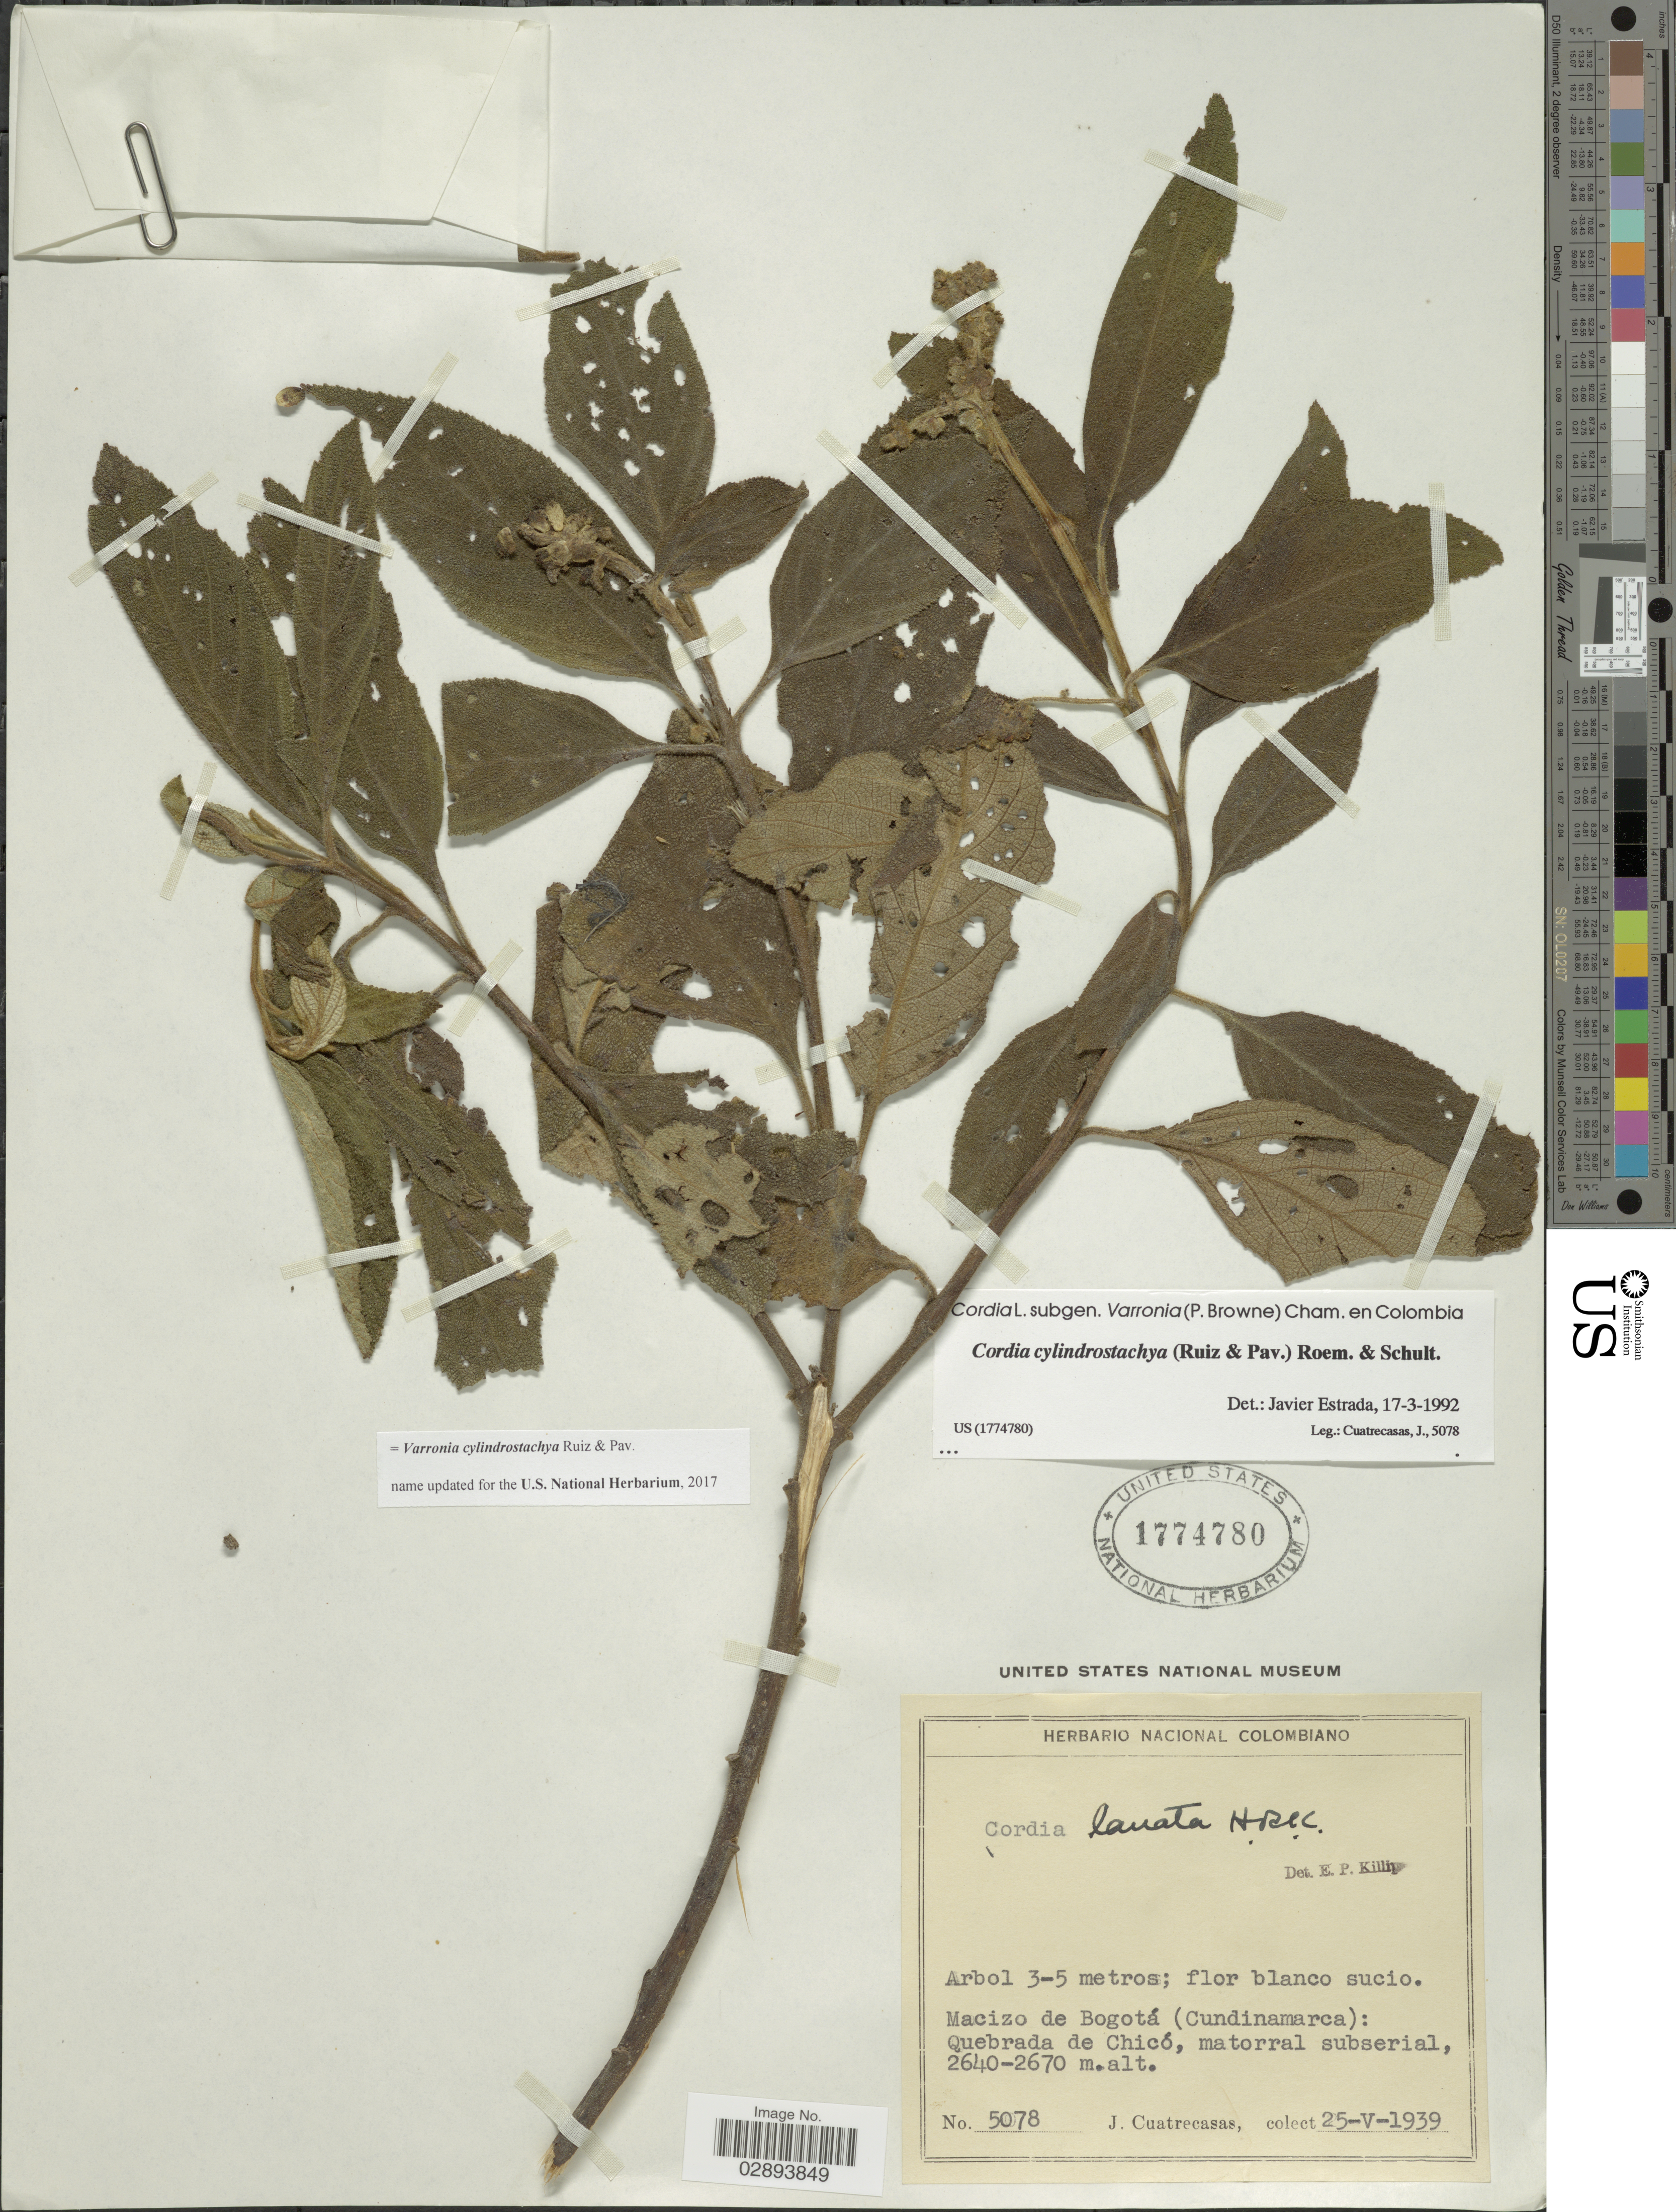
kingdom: Plantae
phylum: Tracheophyta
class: Magnoliopsida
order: Boraginales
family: Cordiaceae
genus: Varronia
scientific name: Varronia cylindrostachya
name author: Ruiz & Pav.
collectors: J. Cuatrecasas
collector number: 5078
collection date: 1939-05-25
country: Colombia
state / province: Cundinamarca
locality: Macizo de Bogotá, Quebrada de Chicó.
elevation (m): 2640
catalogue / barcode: US 1774780